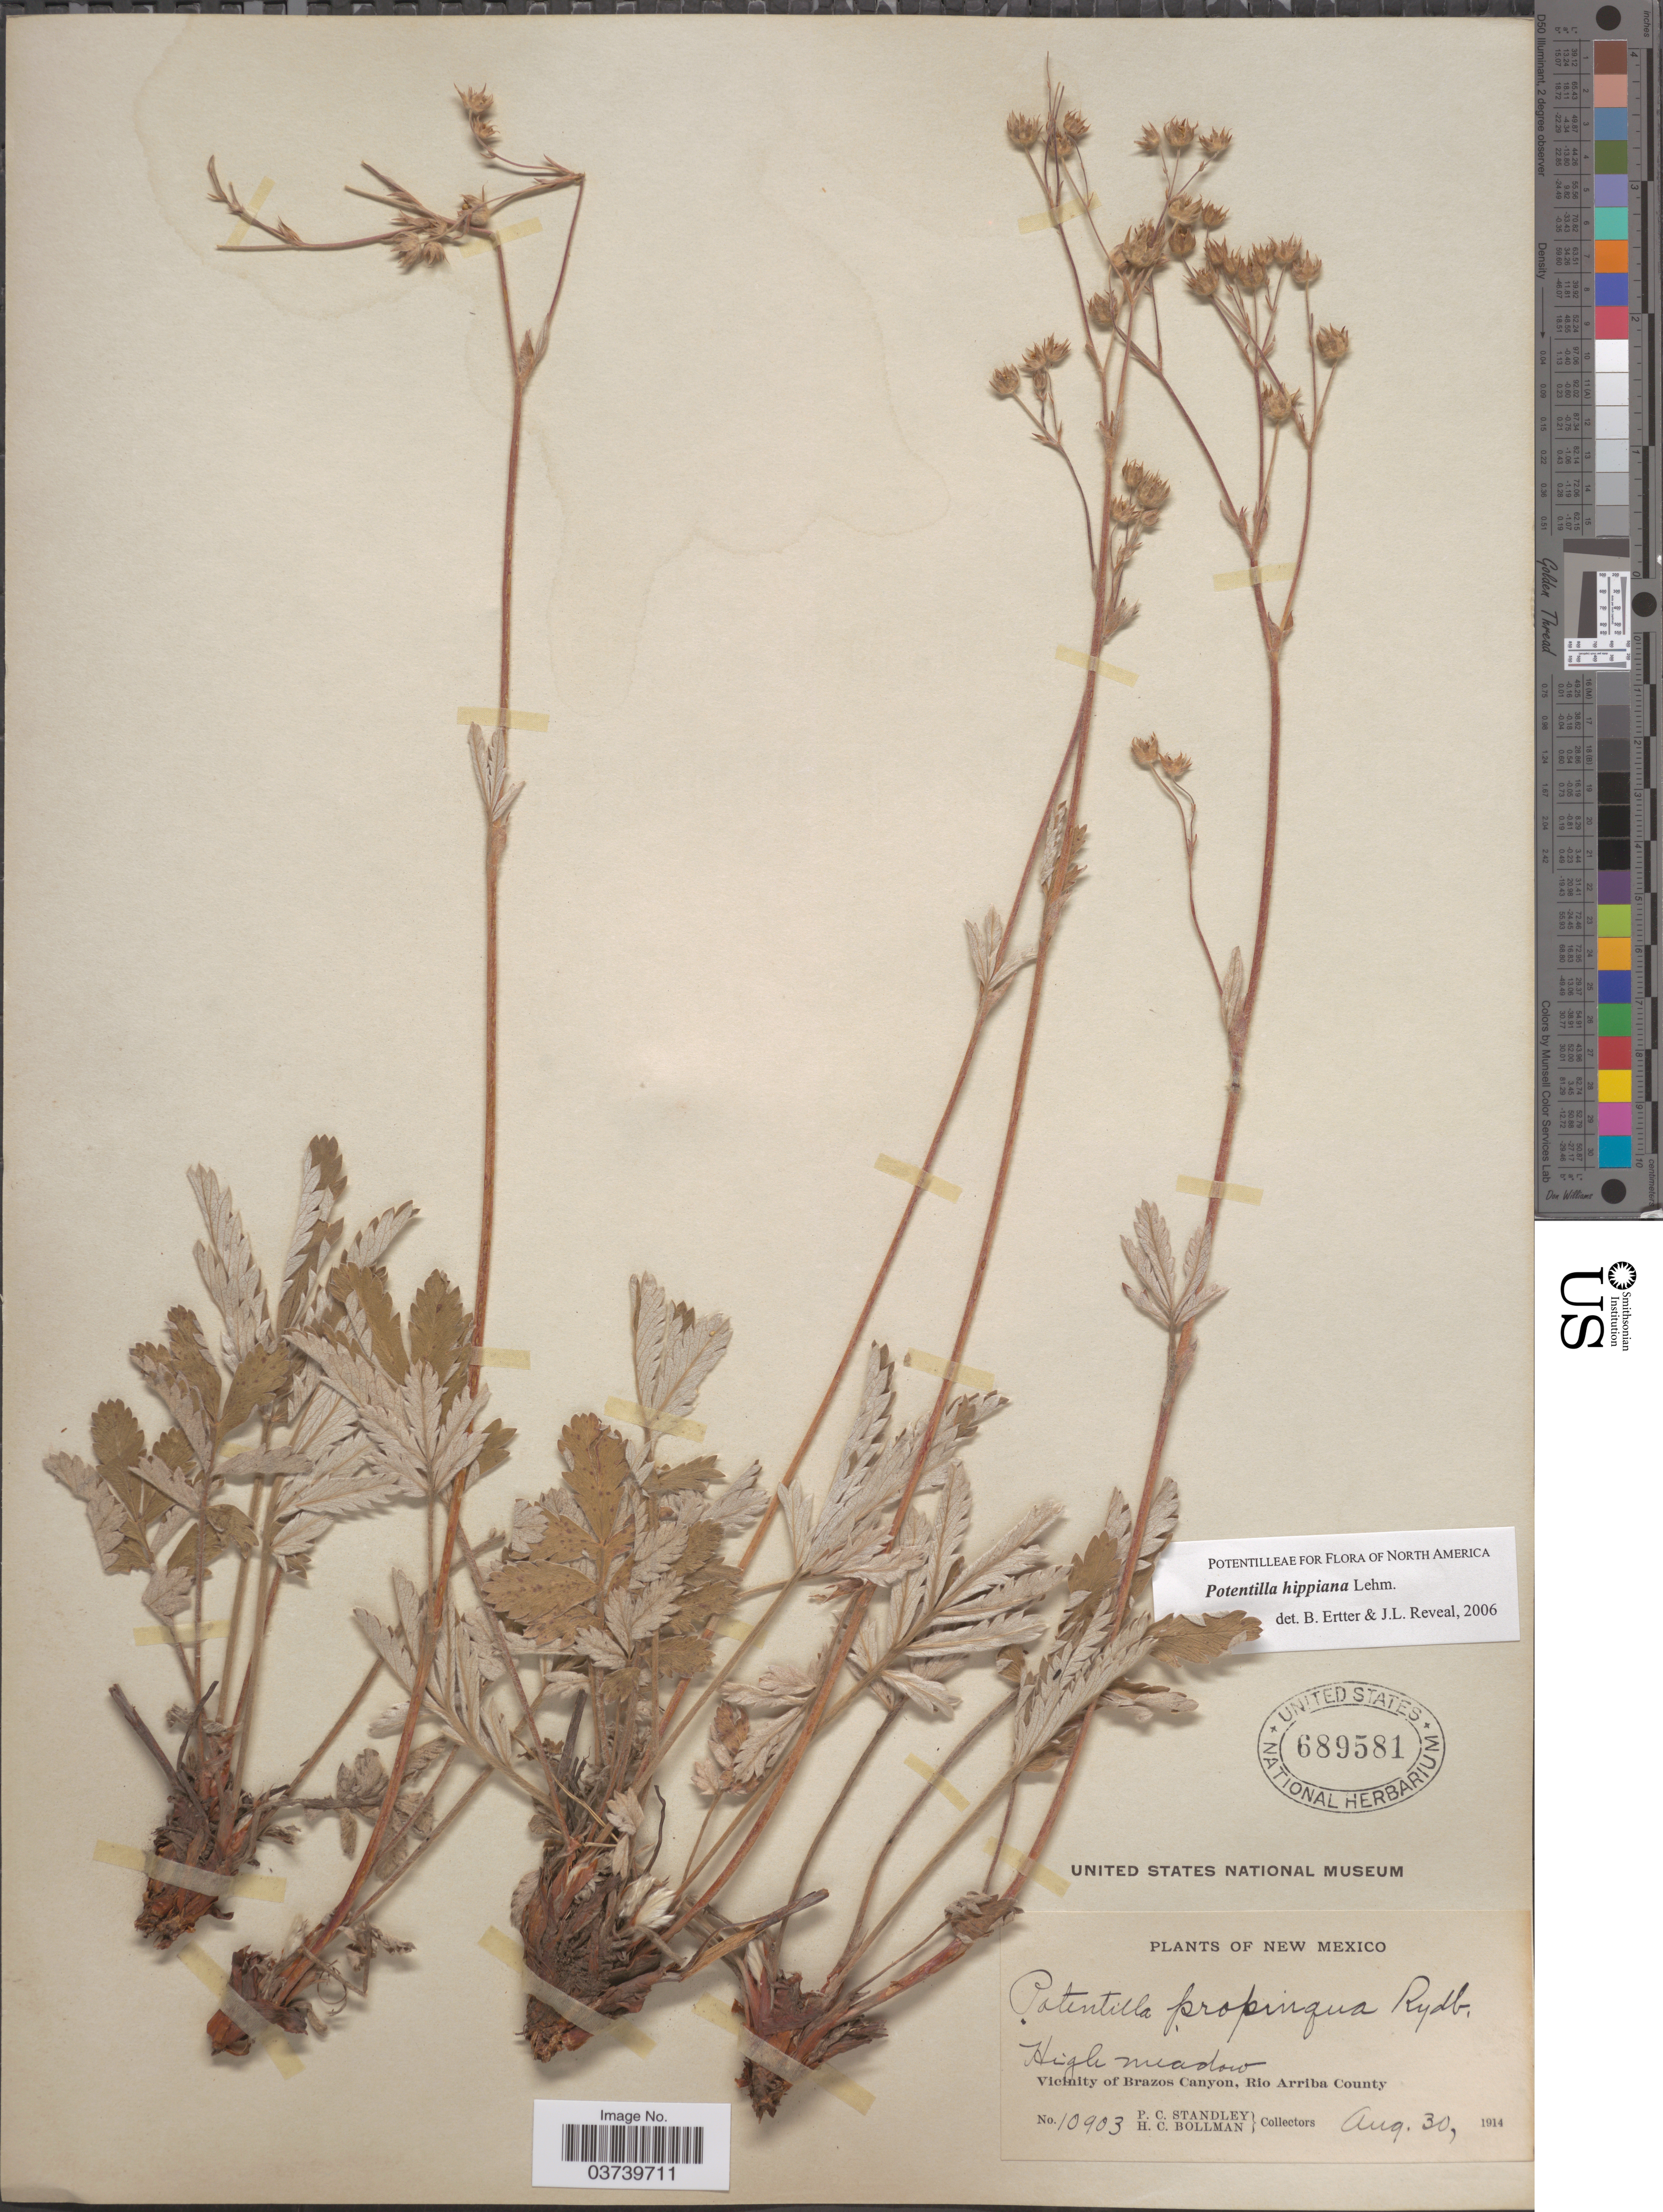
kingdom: Plantae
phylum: Tracheophyta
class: Magnoliopsida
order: Rosales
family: Rosaceae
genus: Potentilla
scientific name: Potentilla hippiana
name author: Lehm.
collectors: P. C. Standley & H. C. Bollman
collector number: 10903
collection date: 1914-08-30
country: United States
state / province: New Mexico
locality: Vicinity of Brazos Canyon, Rio Arriba County.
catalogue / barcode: US 689581